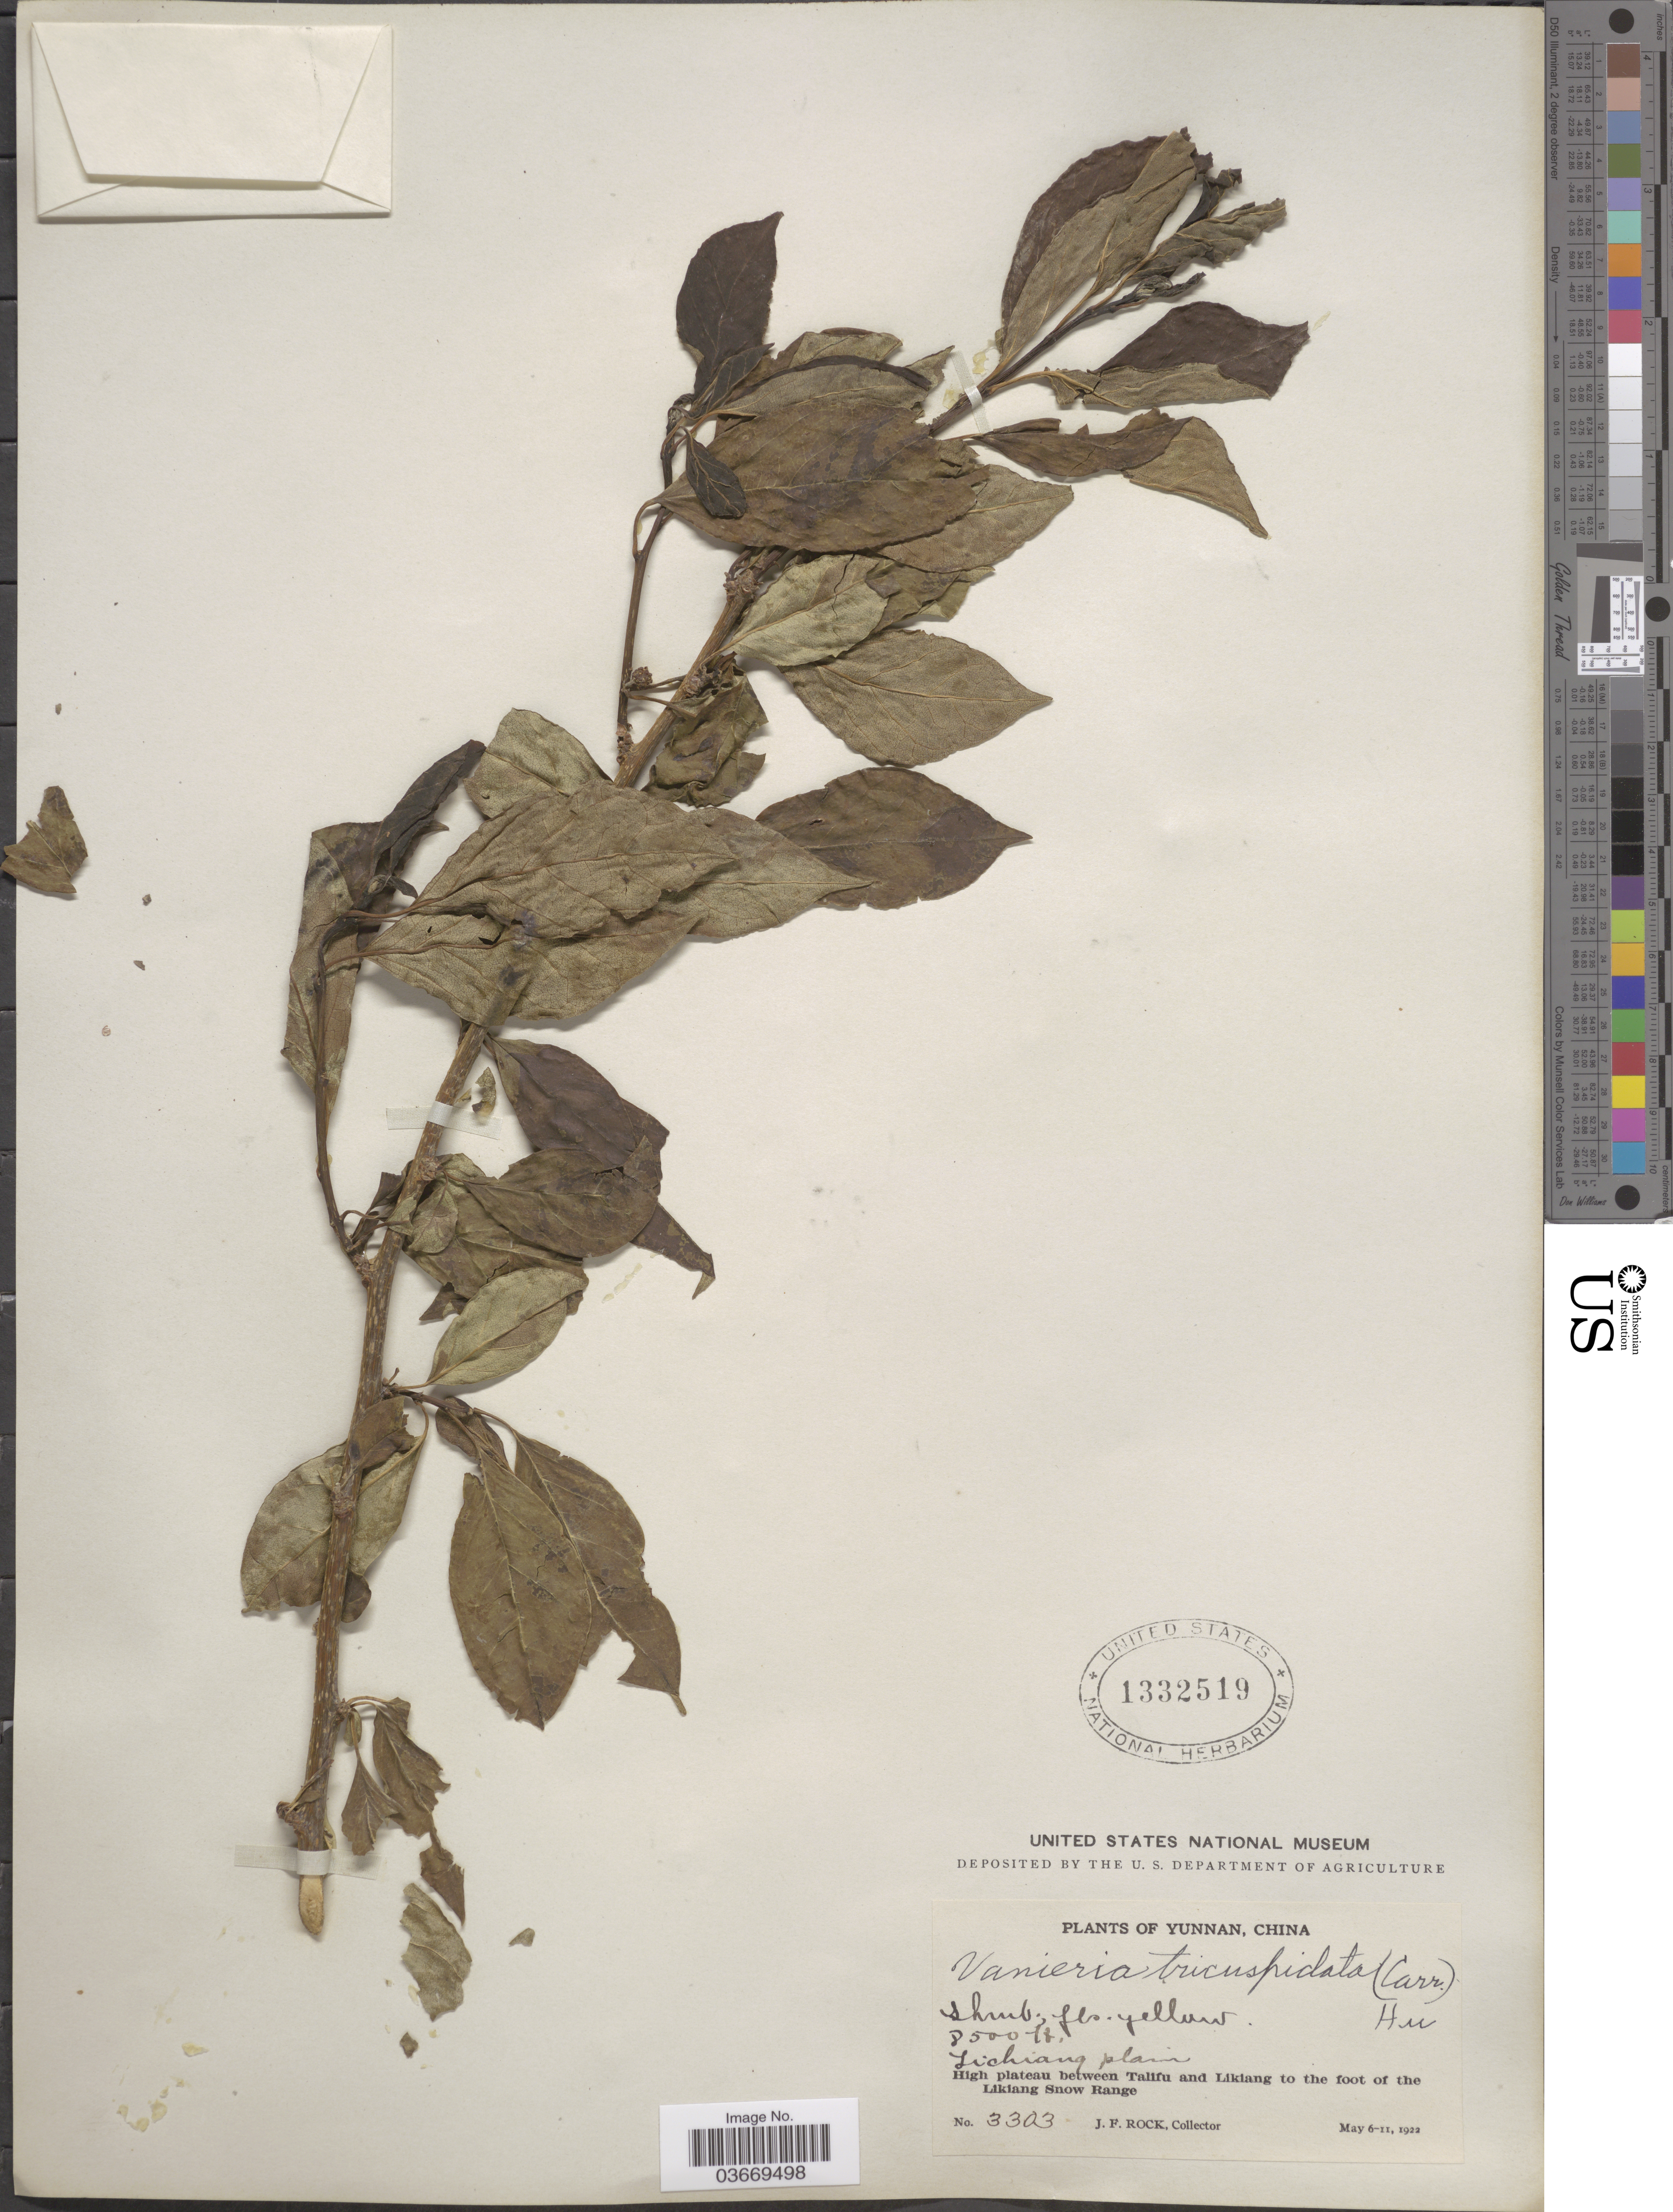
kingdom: Plantae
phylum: Tracheophyta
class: Magnoliopsida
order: Rosales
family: Moraceae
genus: Maclura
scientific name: Maclura tricuspidata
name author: Carrière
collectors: J. Rock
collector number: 3303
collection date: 1922-05-06/1922-05-11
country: China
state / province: Yunnan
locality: Lichiang plain. High plateau between Talifu and Likiang to the foot of the Likiang Snow Range.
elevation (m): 2591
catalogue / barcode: US 1332519